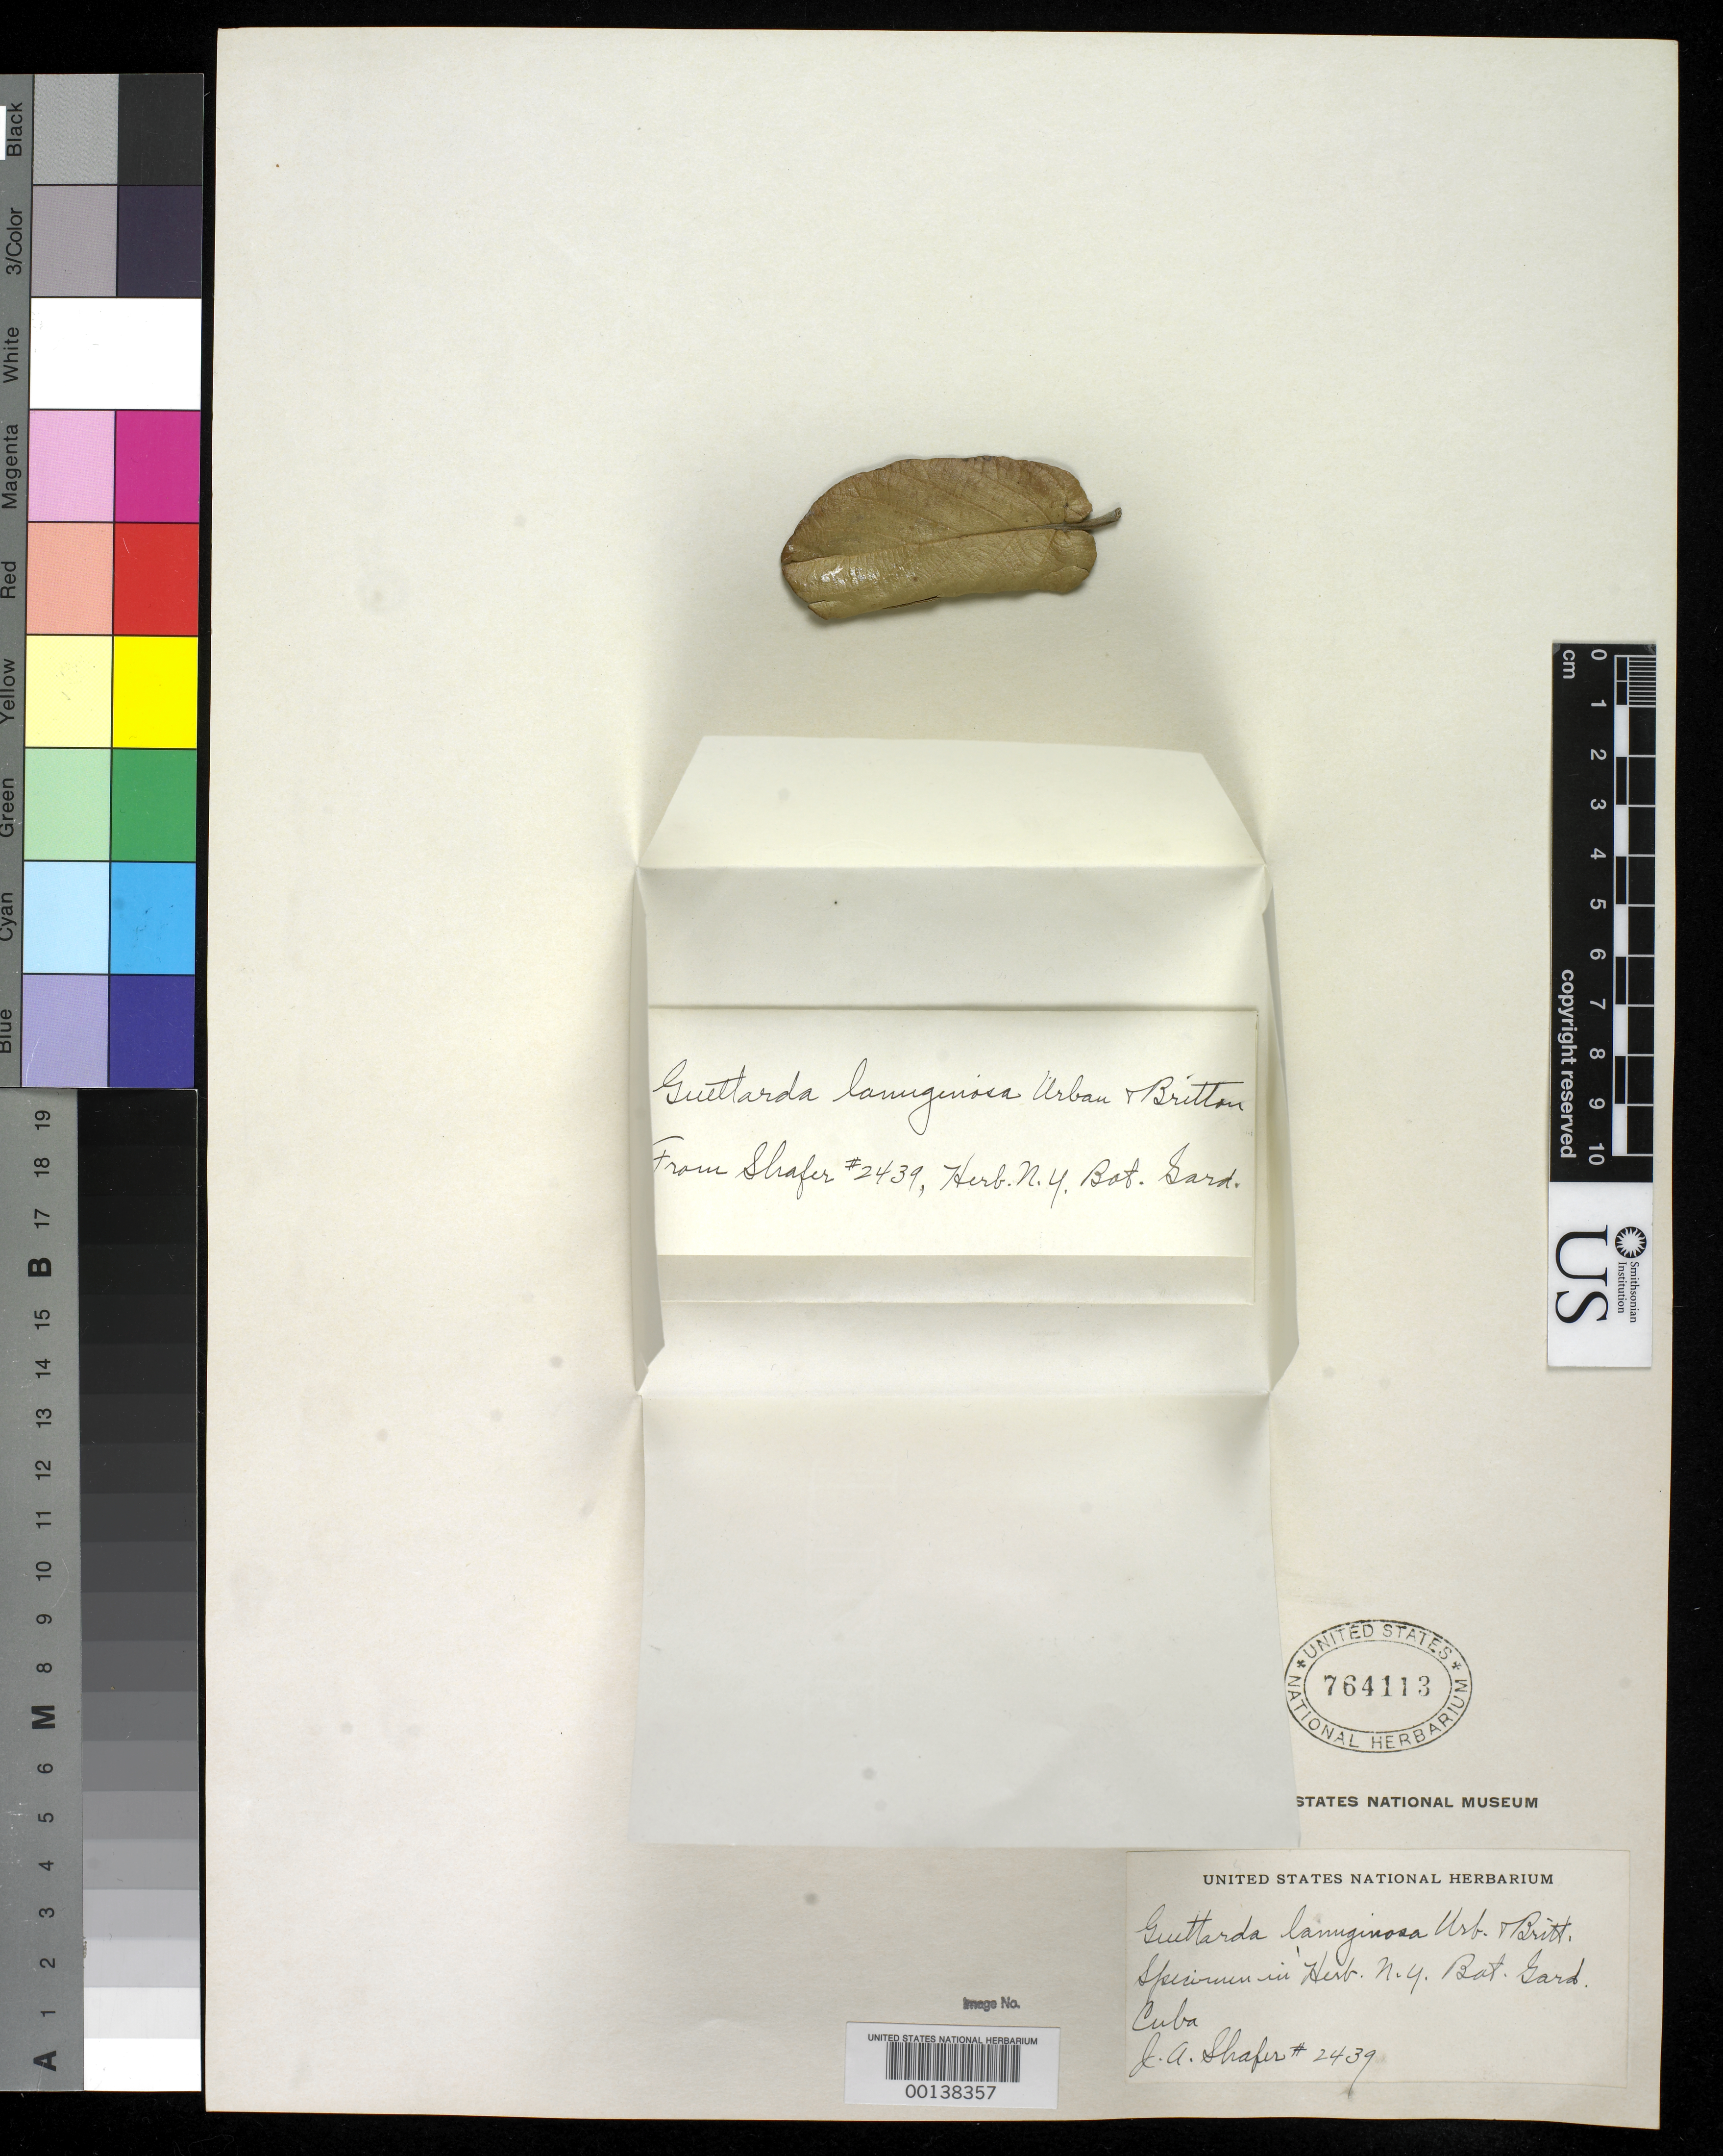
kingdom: Plantae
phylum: Tracheophyta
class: Magnoliopsida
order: Gentianales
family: Rubiaceae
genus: Guettarda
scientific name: Guettarda lanuginosa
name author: Urb. & Britton in Urb.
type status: Type Fragment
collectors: J. A. Shafer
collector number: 2439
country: Cuba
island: Greater Antilles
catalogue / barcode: US 764113